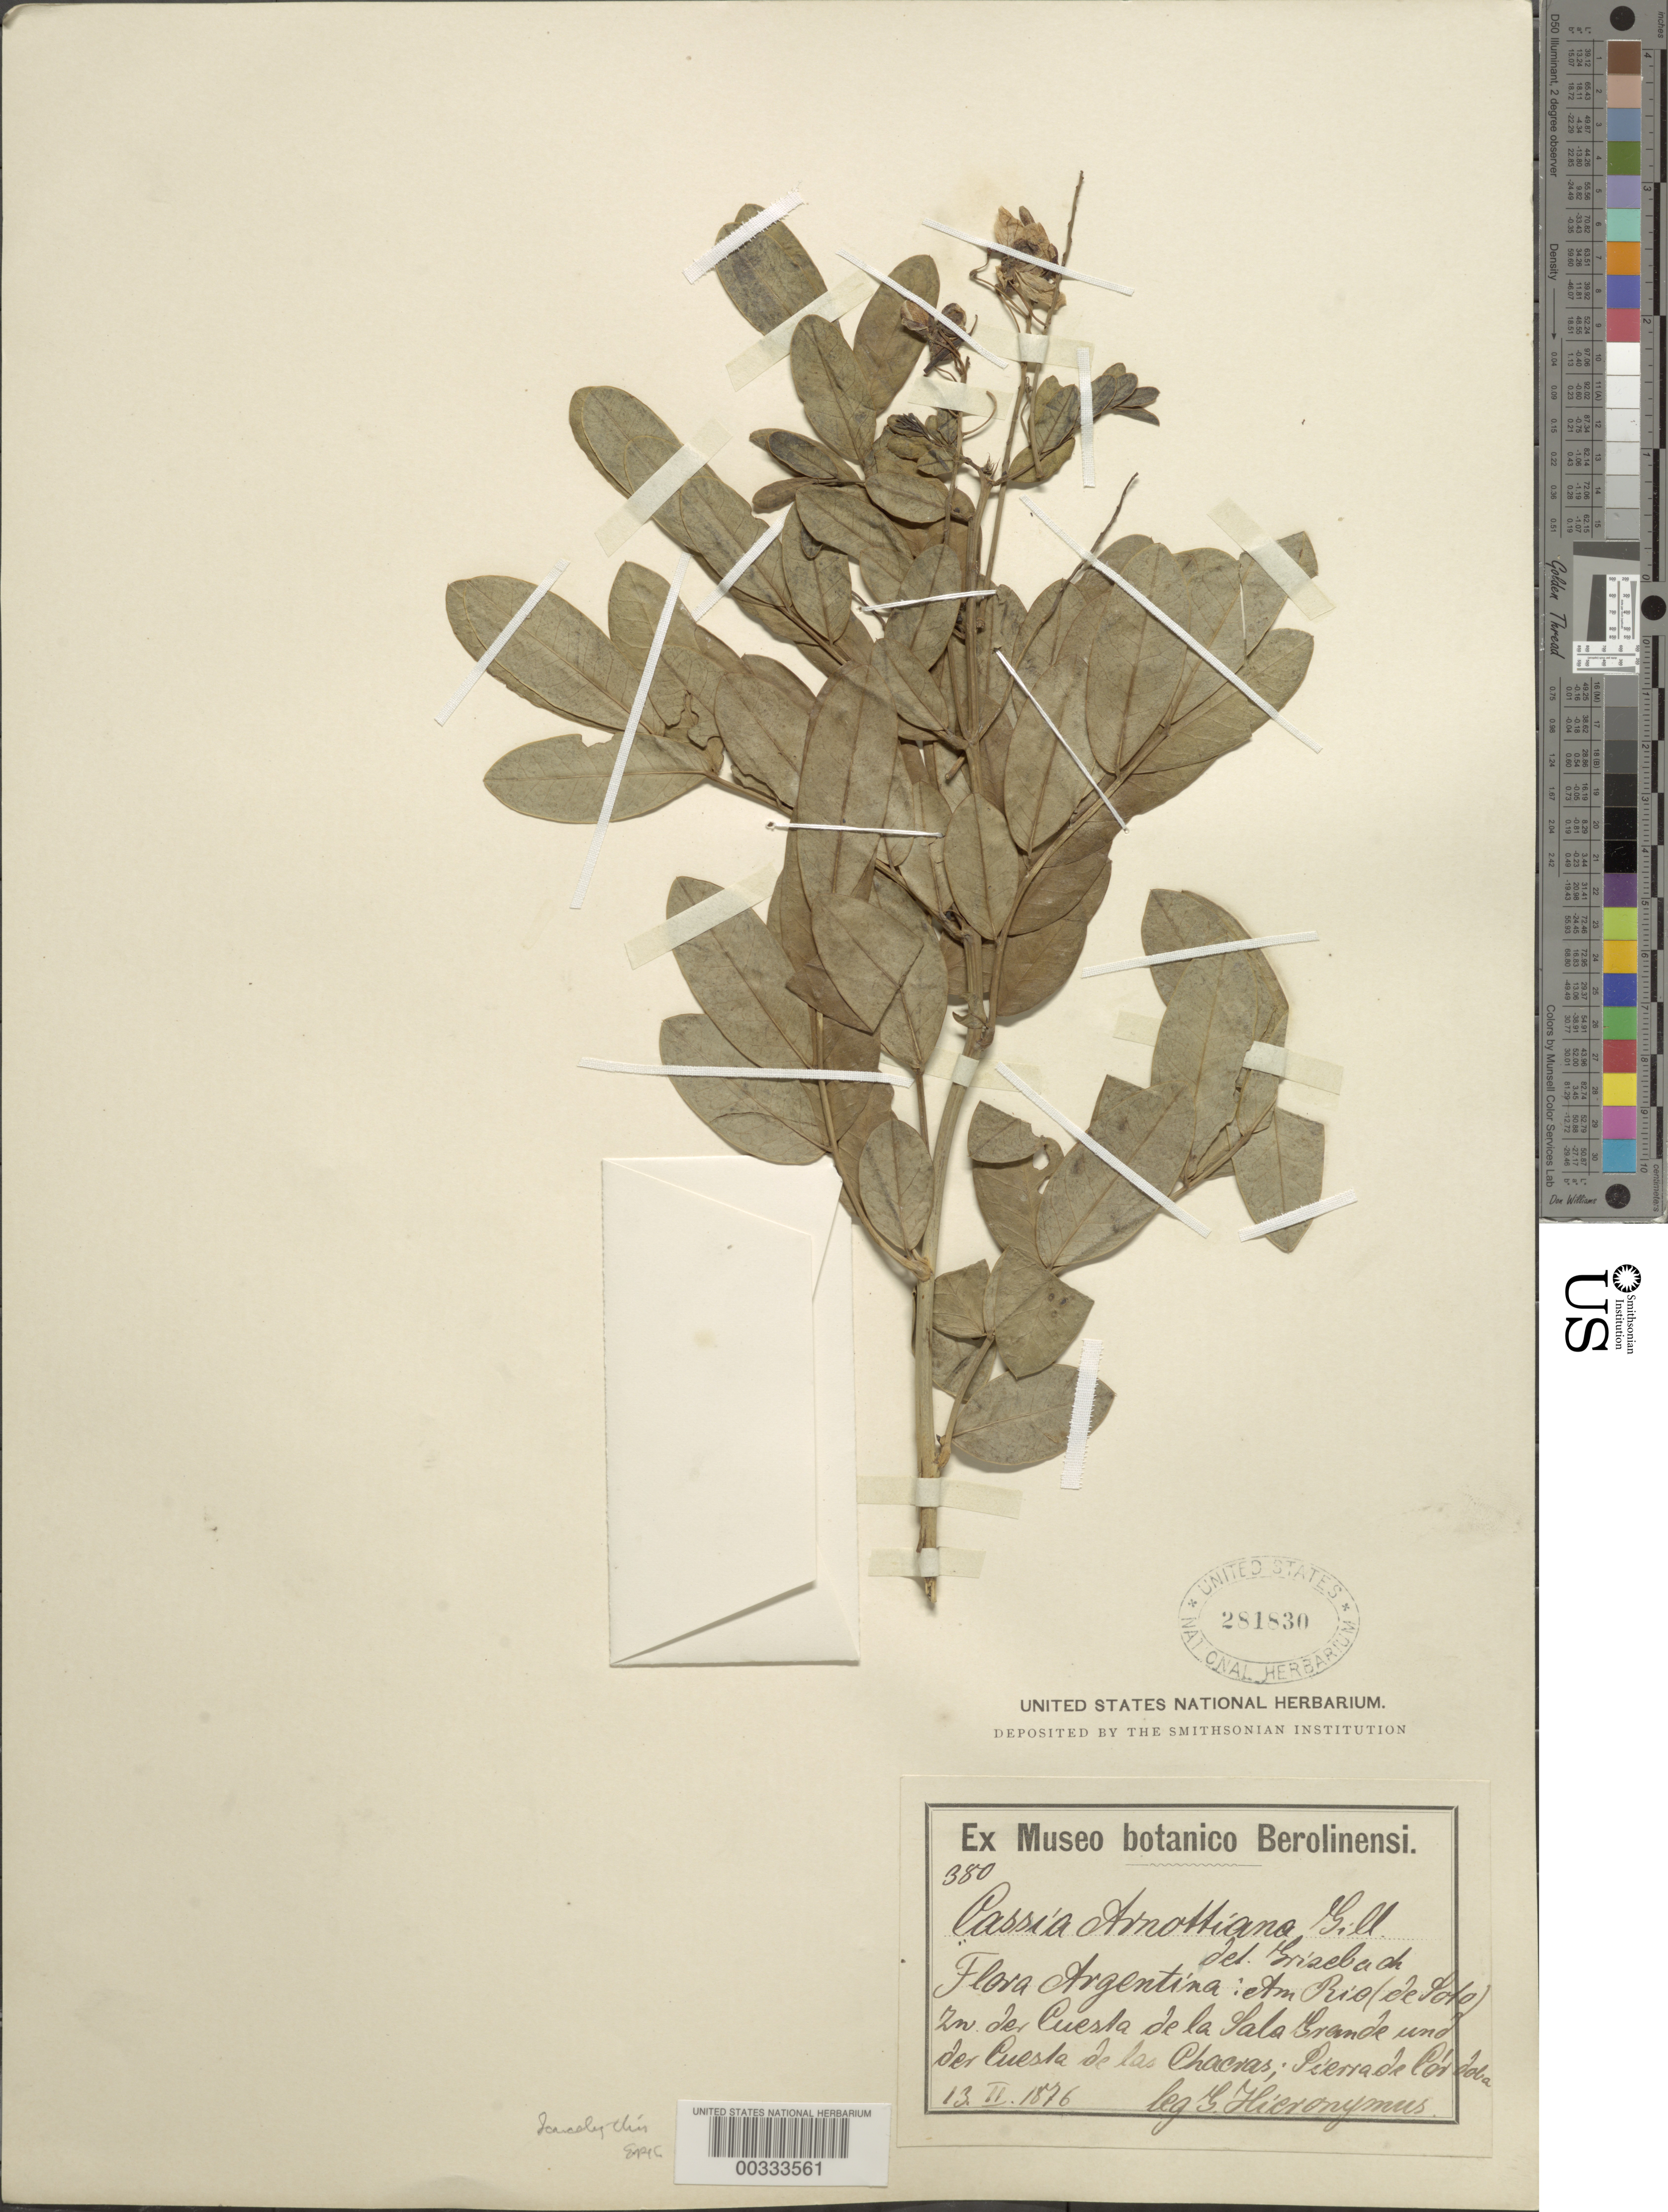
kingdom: Plantae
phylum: Tracheophyta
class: Magnoliopsida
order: Fabales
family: Fabaceae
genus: Senna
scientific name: Senna arnottiana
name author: (Hook.) H.S. Irwin & Barneby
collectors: G. H. Hieronymus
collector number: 380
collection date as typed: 13 Feb 1876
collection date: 1876-02-13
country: Argentina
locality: In Cuesta de la Sala Grande and Cuesta de las Chacras; Sierra de Cordoba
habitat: On the river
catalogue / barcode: US 281830